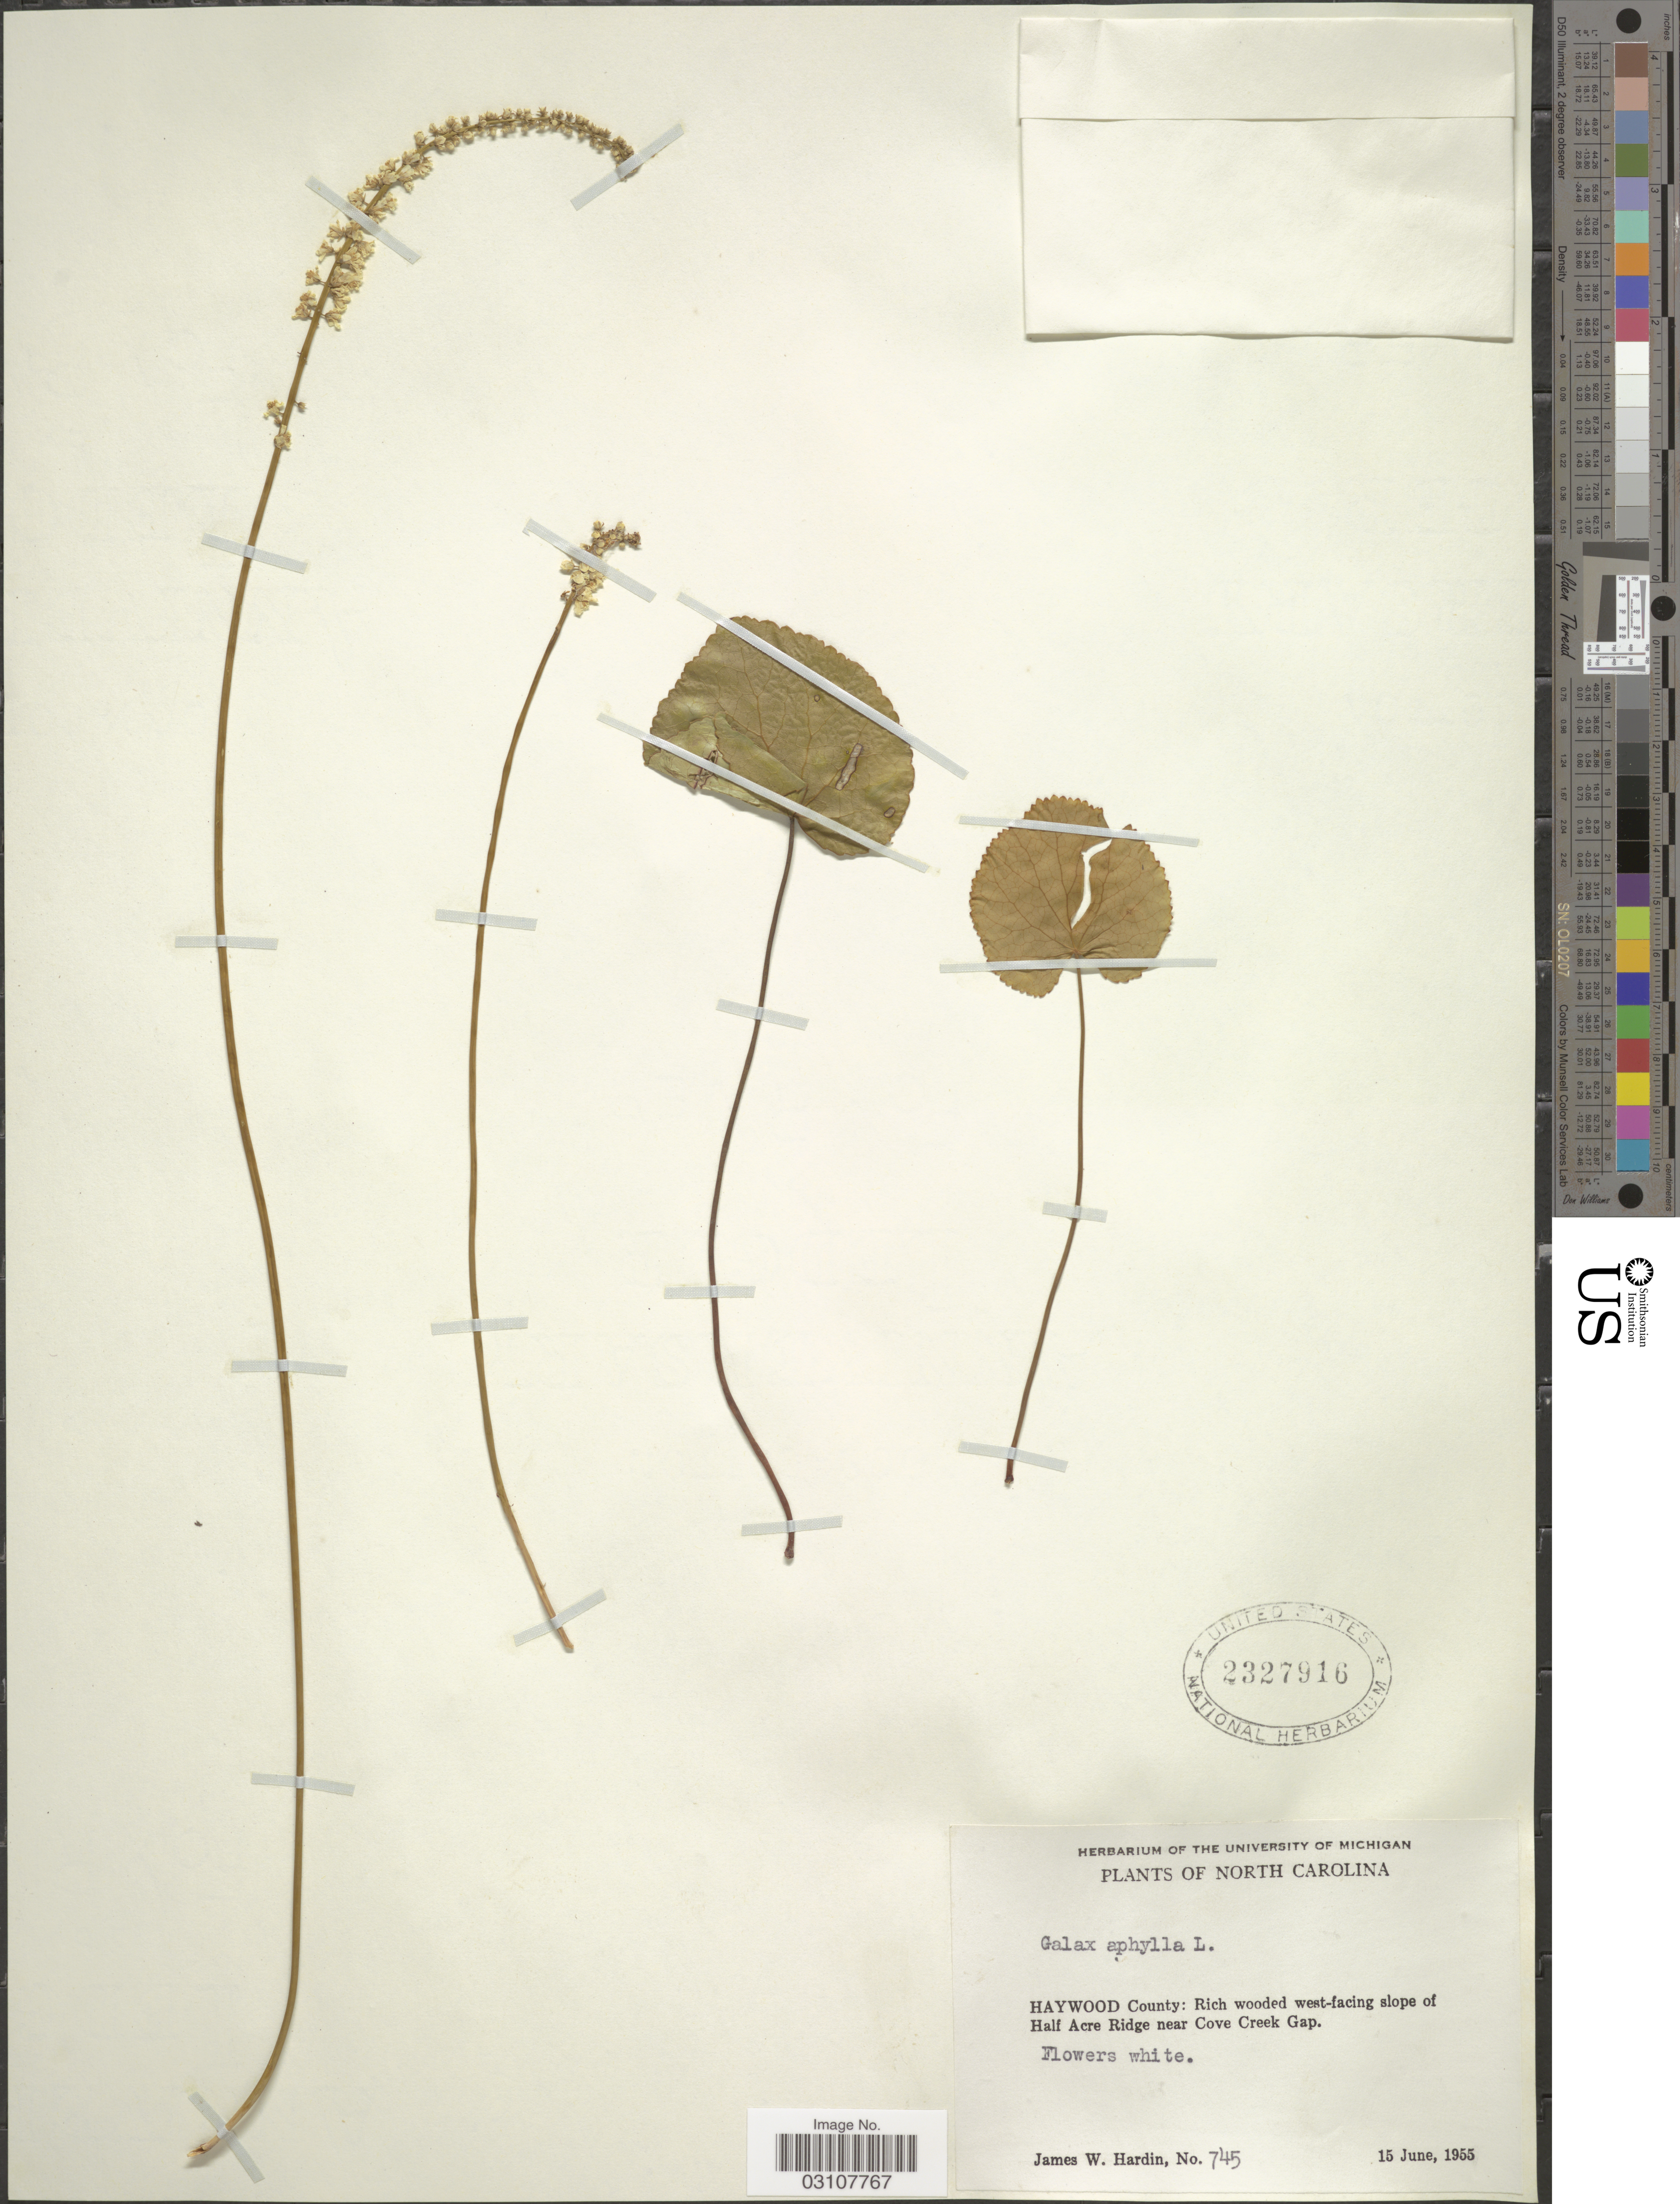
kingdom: Plantae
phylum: Tracheophyta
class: Magnoliopsida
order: Ericales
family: Diapensiaceae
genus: Galax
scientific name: Galax urceolata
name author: (Poir.) Brummitt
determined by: Gaynor, Michelle L., (FLAS), University of Florida (UNITED STATES)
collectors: J. W. Hardin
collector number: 745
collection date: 1955-06-15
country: United States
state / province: North Carolina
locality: Haywood County: Rich wooded west-facing slope of Half Acre Ridge near Cove Creek Gap.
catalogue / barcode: US 2327916